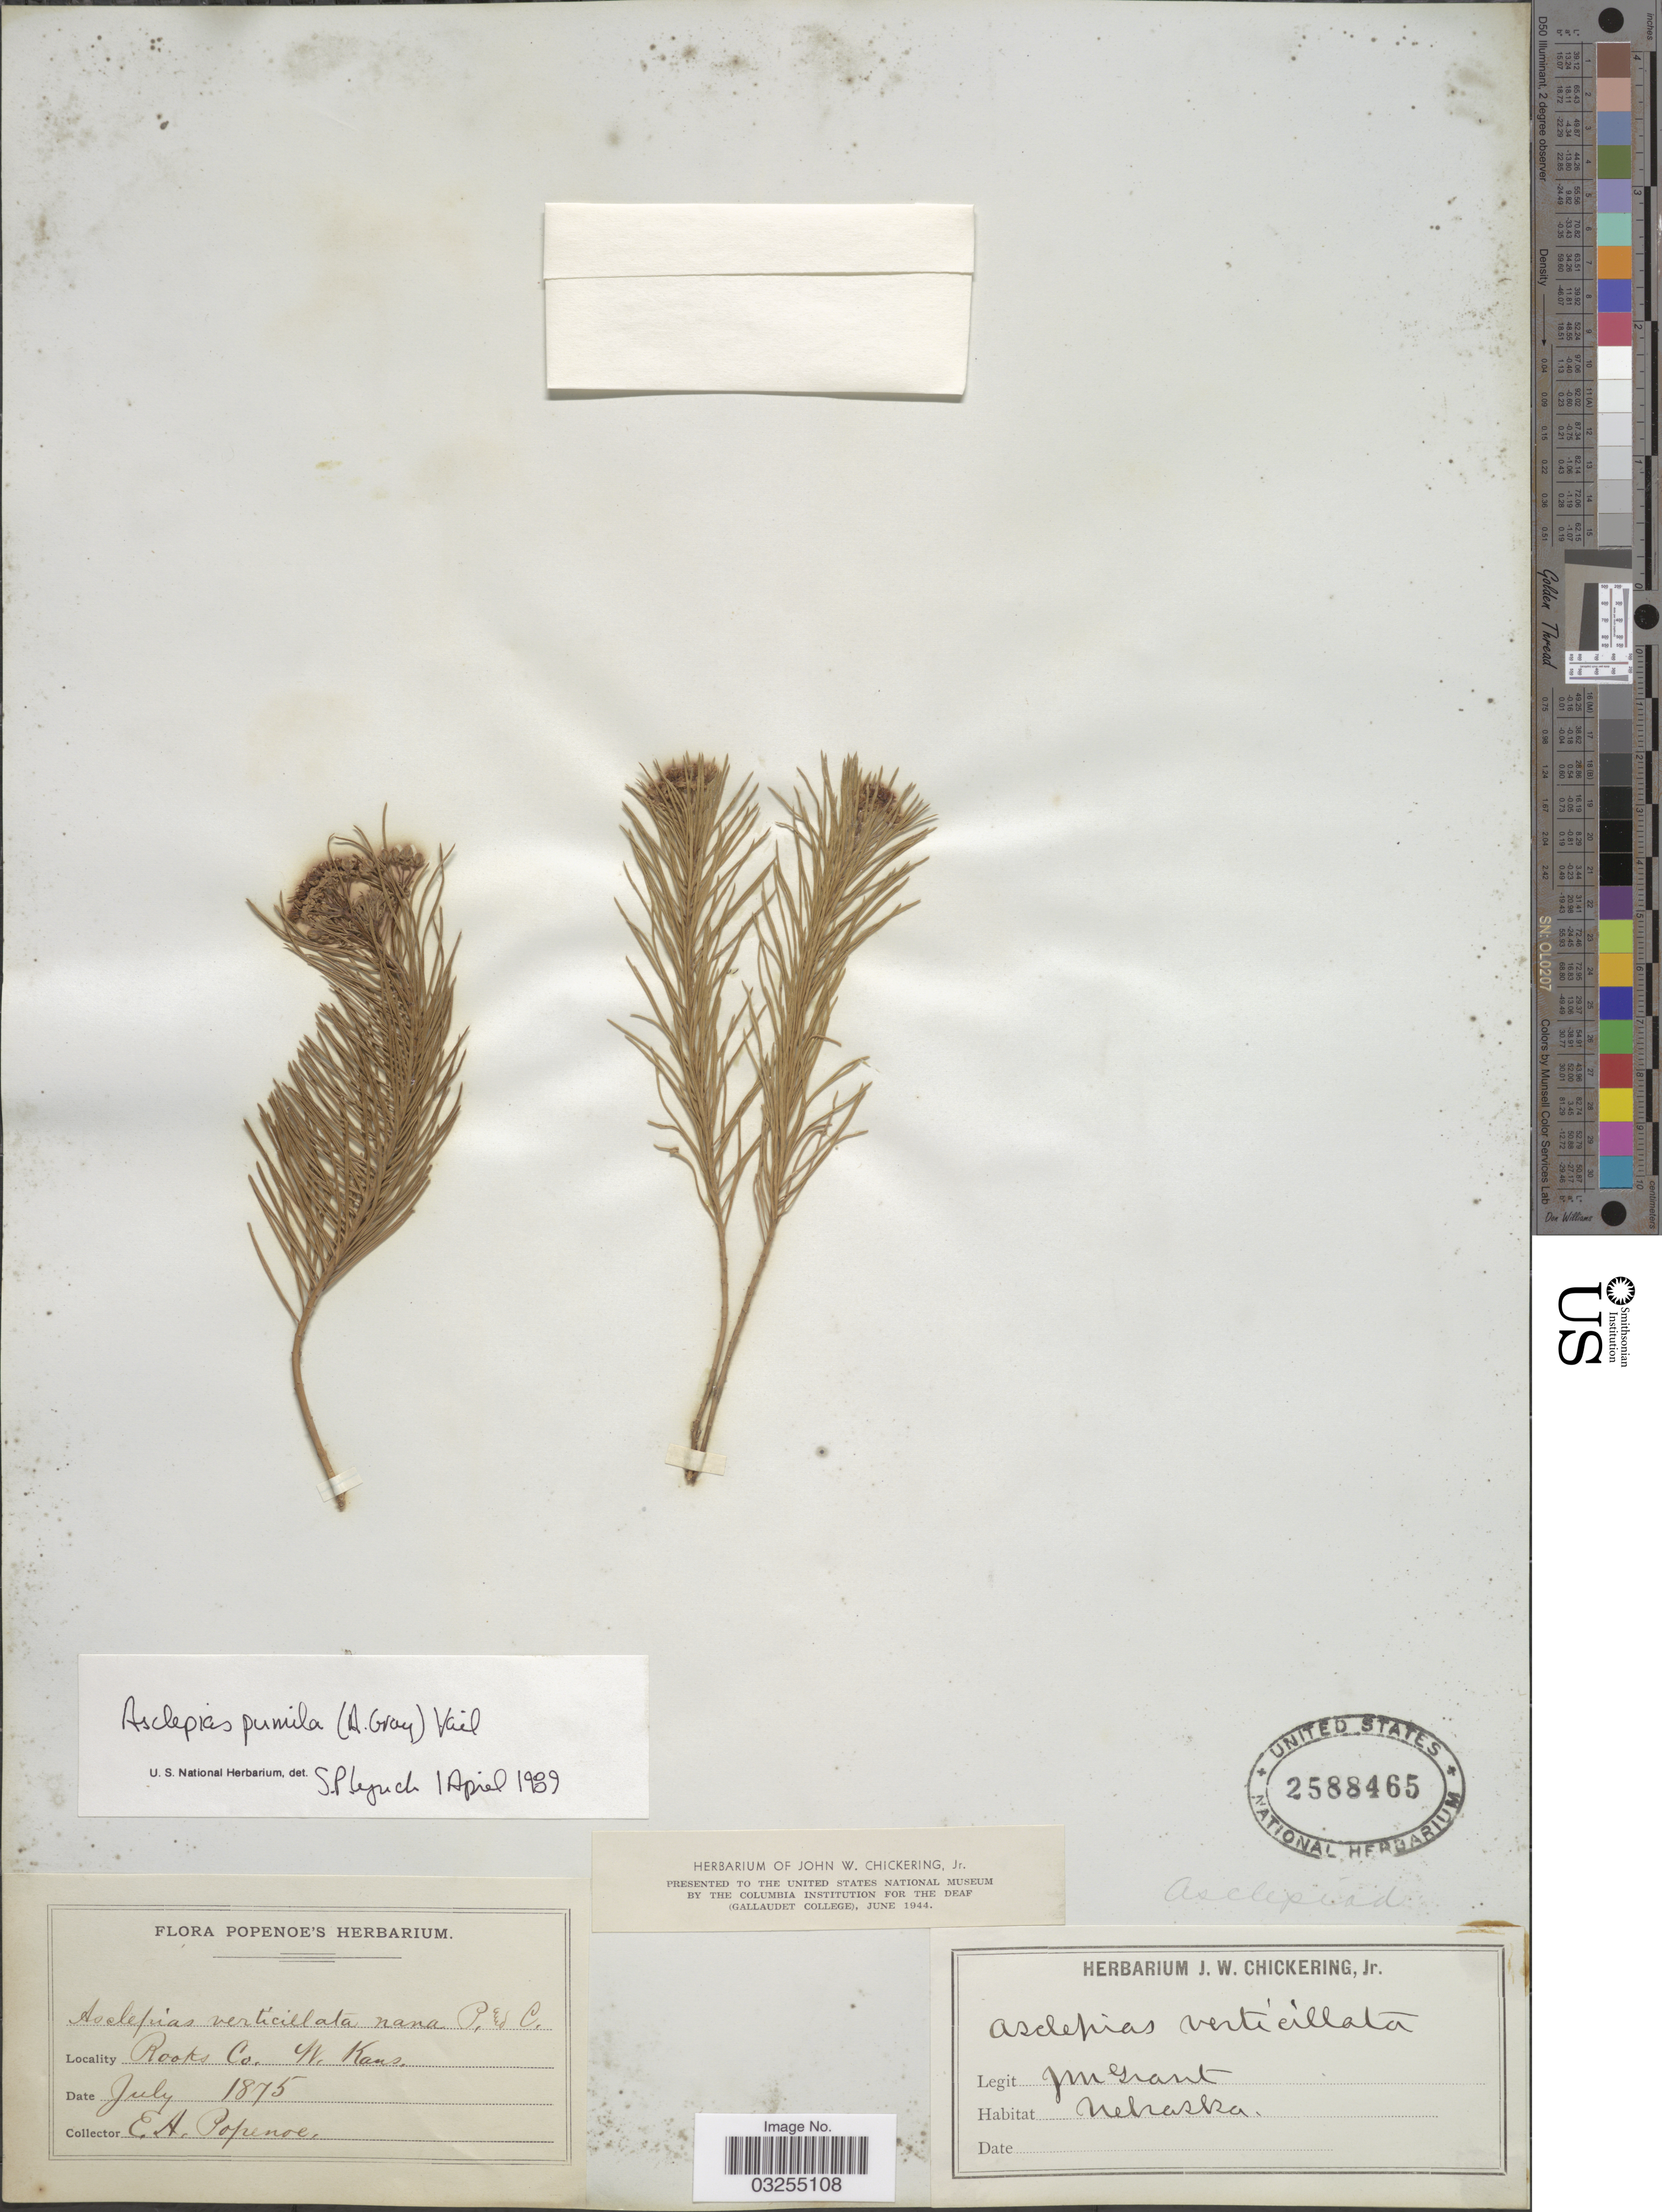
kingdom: Plantae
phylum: Tracheophyta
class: Magnoliopsida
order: Gentianales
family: Apocynaceae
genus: Asclepias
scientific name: Asclepias pumila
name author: (A. Gray) Vail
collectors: J. M. Grant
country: United States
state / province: Nebraska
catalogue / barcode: US 2588465-2